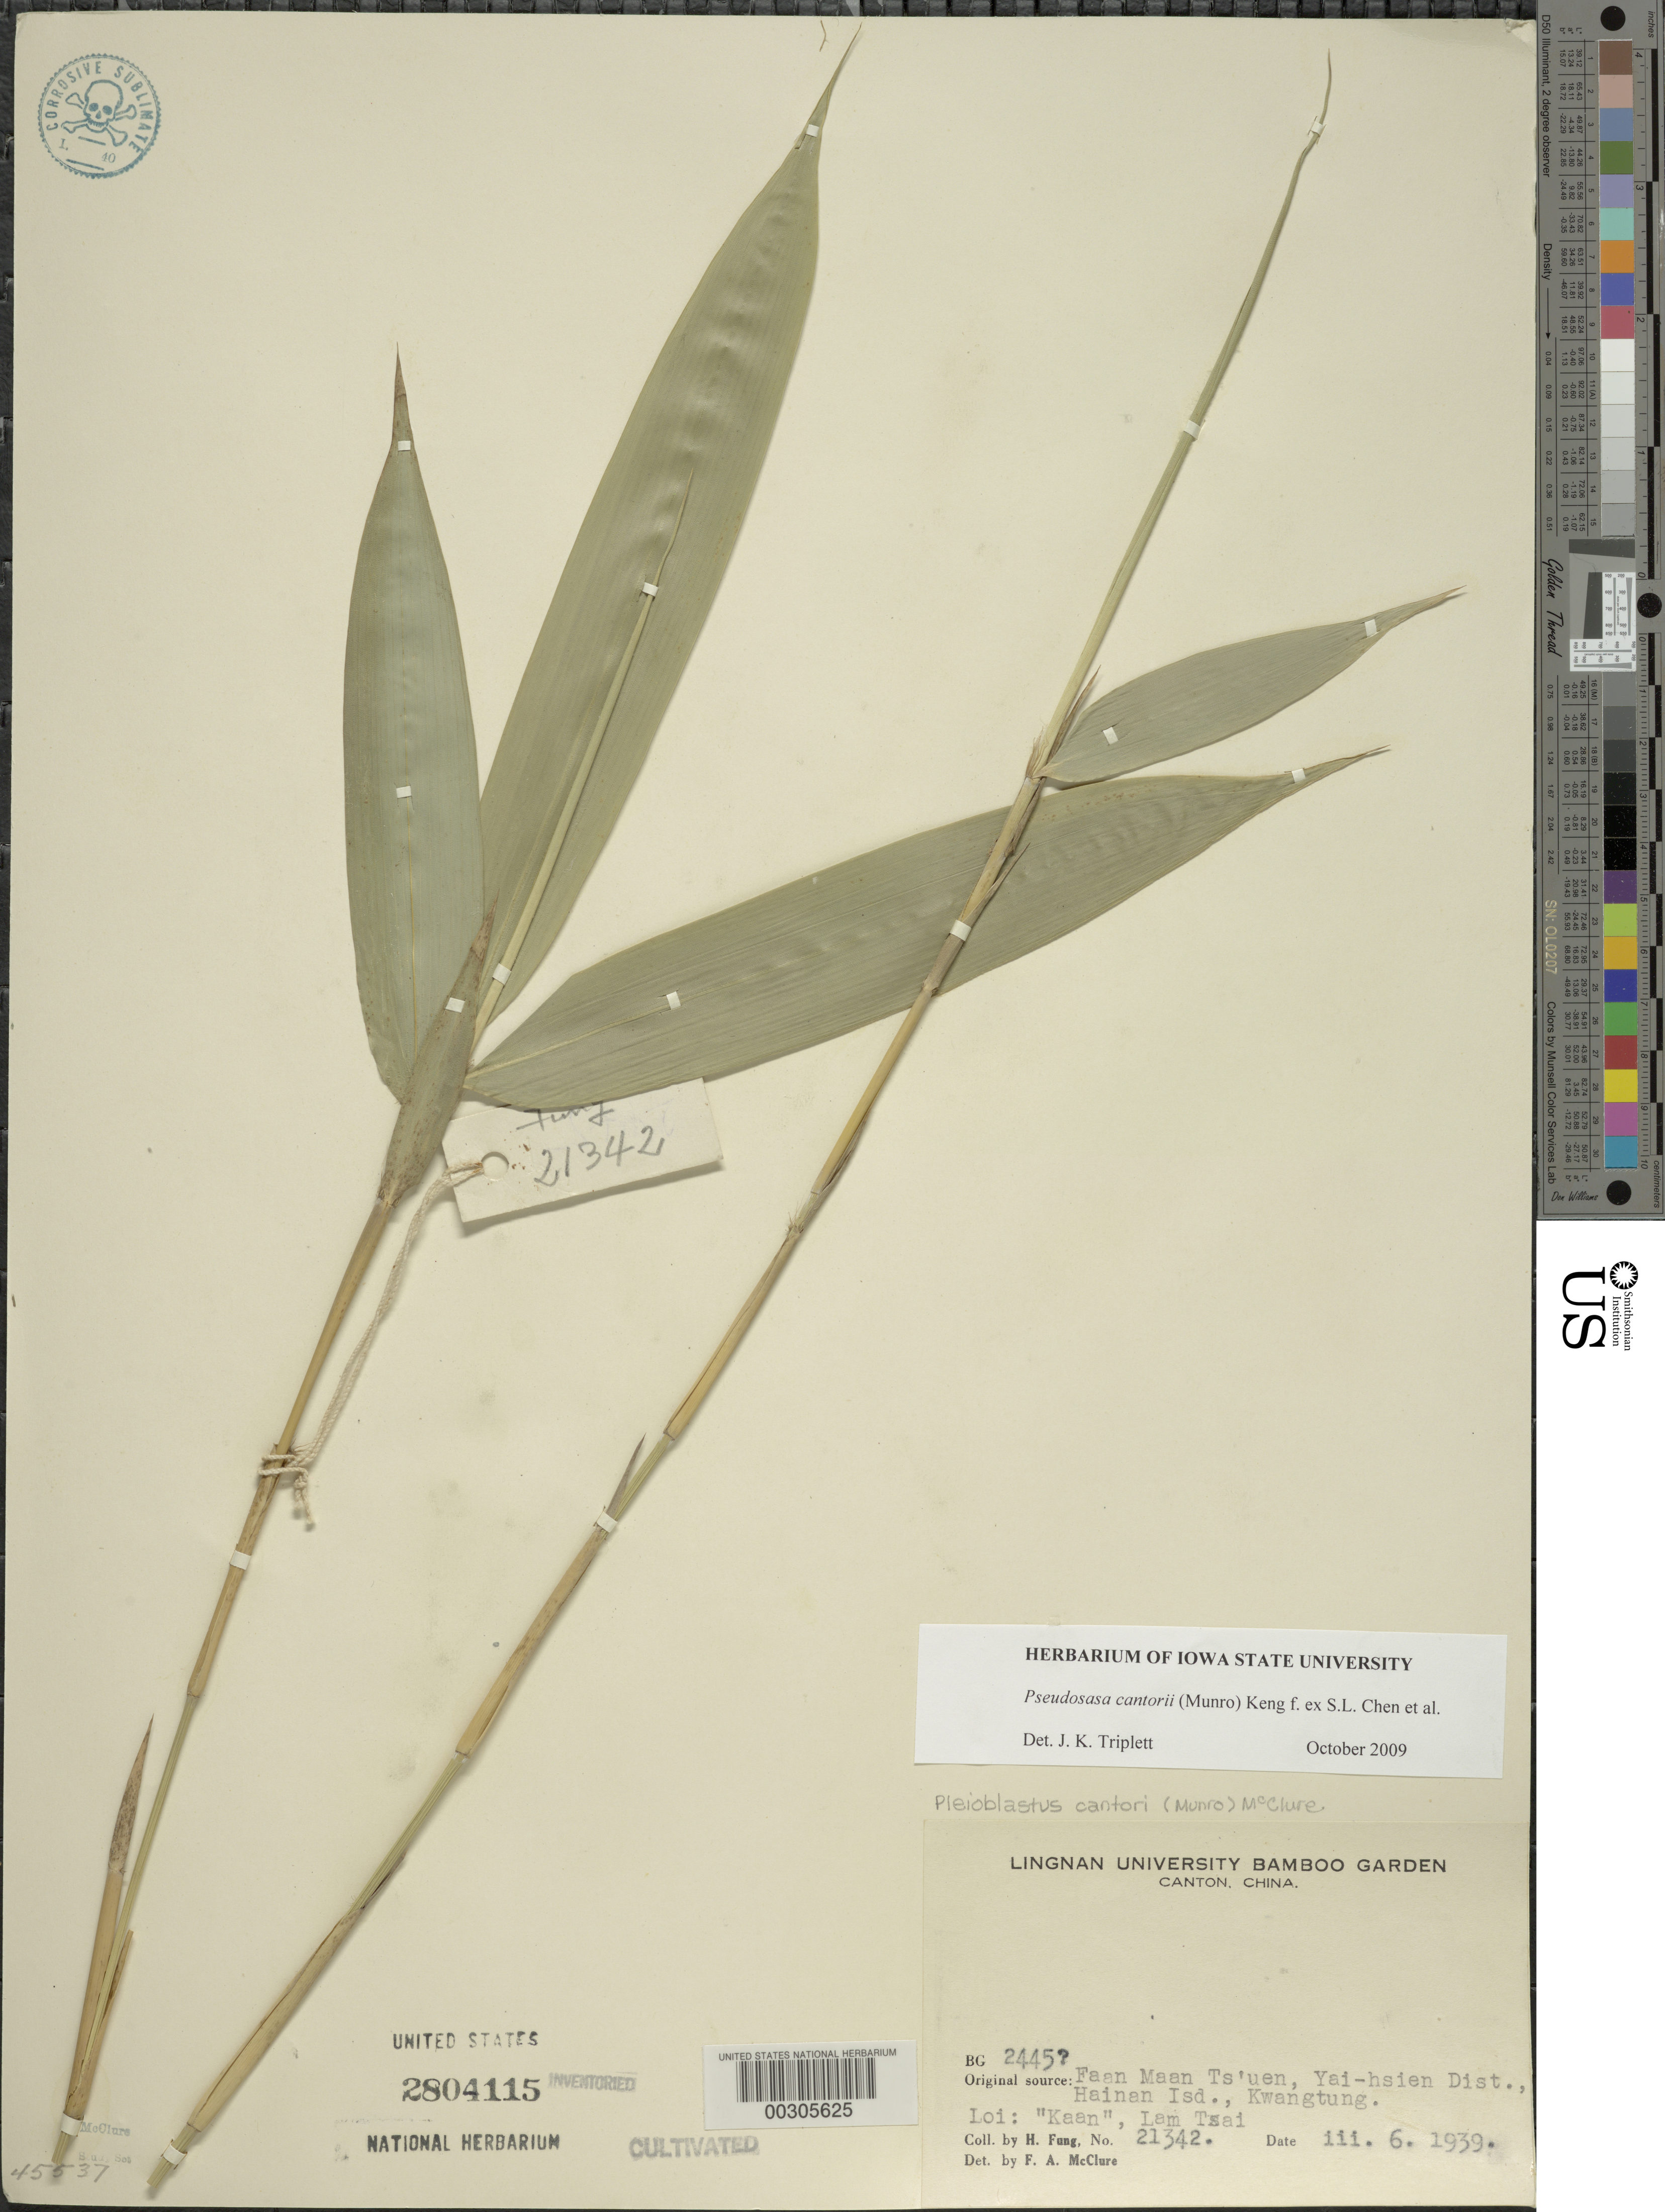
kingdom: Plantae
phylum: Tracheophyta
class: Liliopsida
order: Poales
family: Poaceae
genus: Pseudosasa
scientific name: Pseudosasa cantorii (Munro) Keng f. ex S.L. Chen et al.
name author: (Munro) Keng f. ex S.L. Chen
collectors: H. L. Fung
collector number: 21342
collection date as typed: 06 Mar 1939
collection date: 1939-03-06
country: China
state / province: Guangdong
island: Honam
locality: P'an-yu, lingnan univ. b.g.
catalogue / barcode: US 2804115